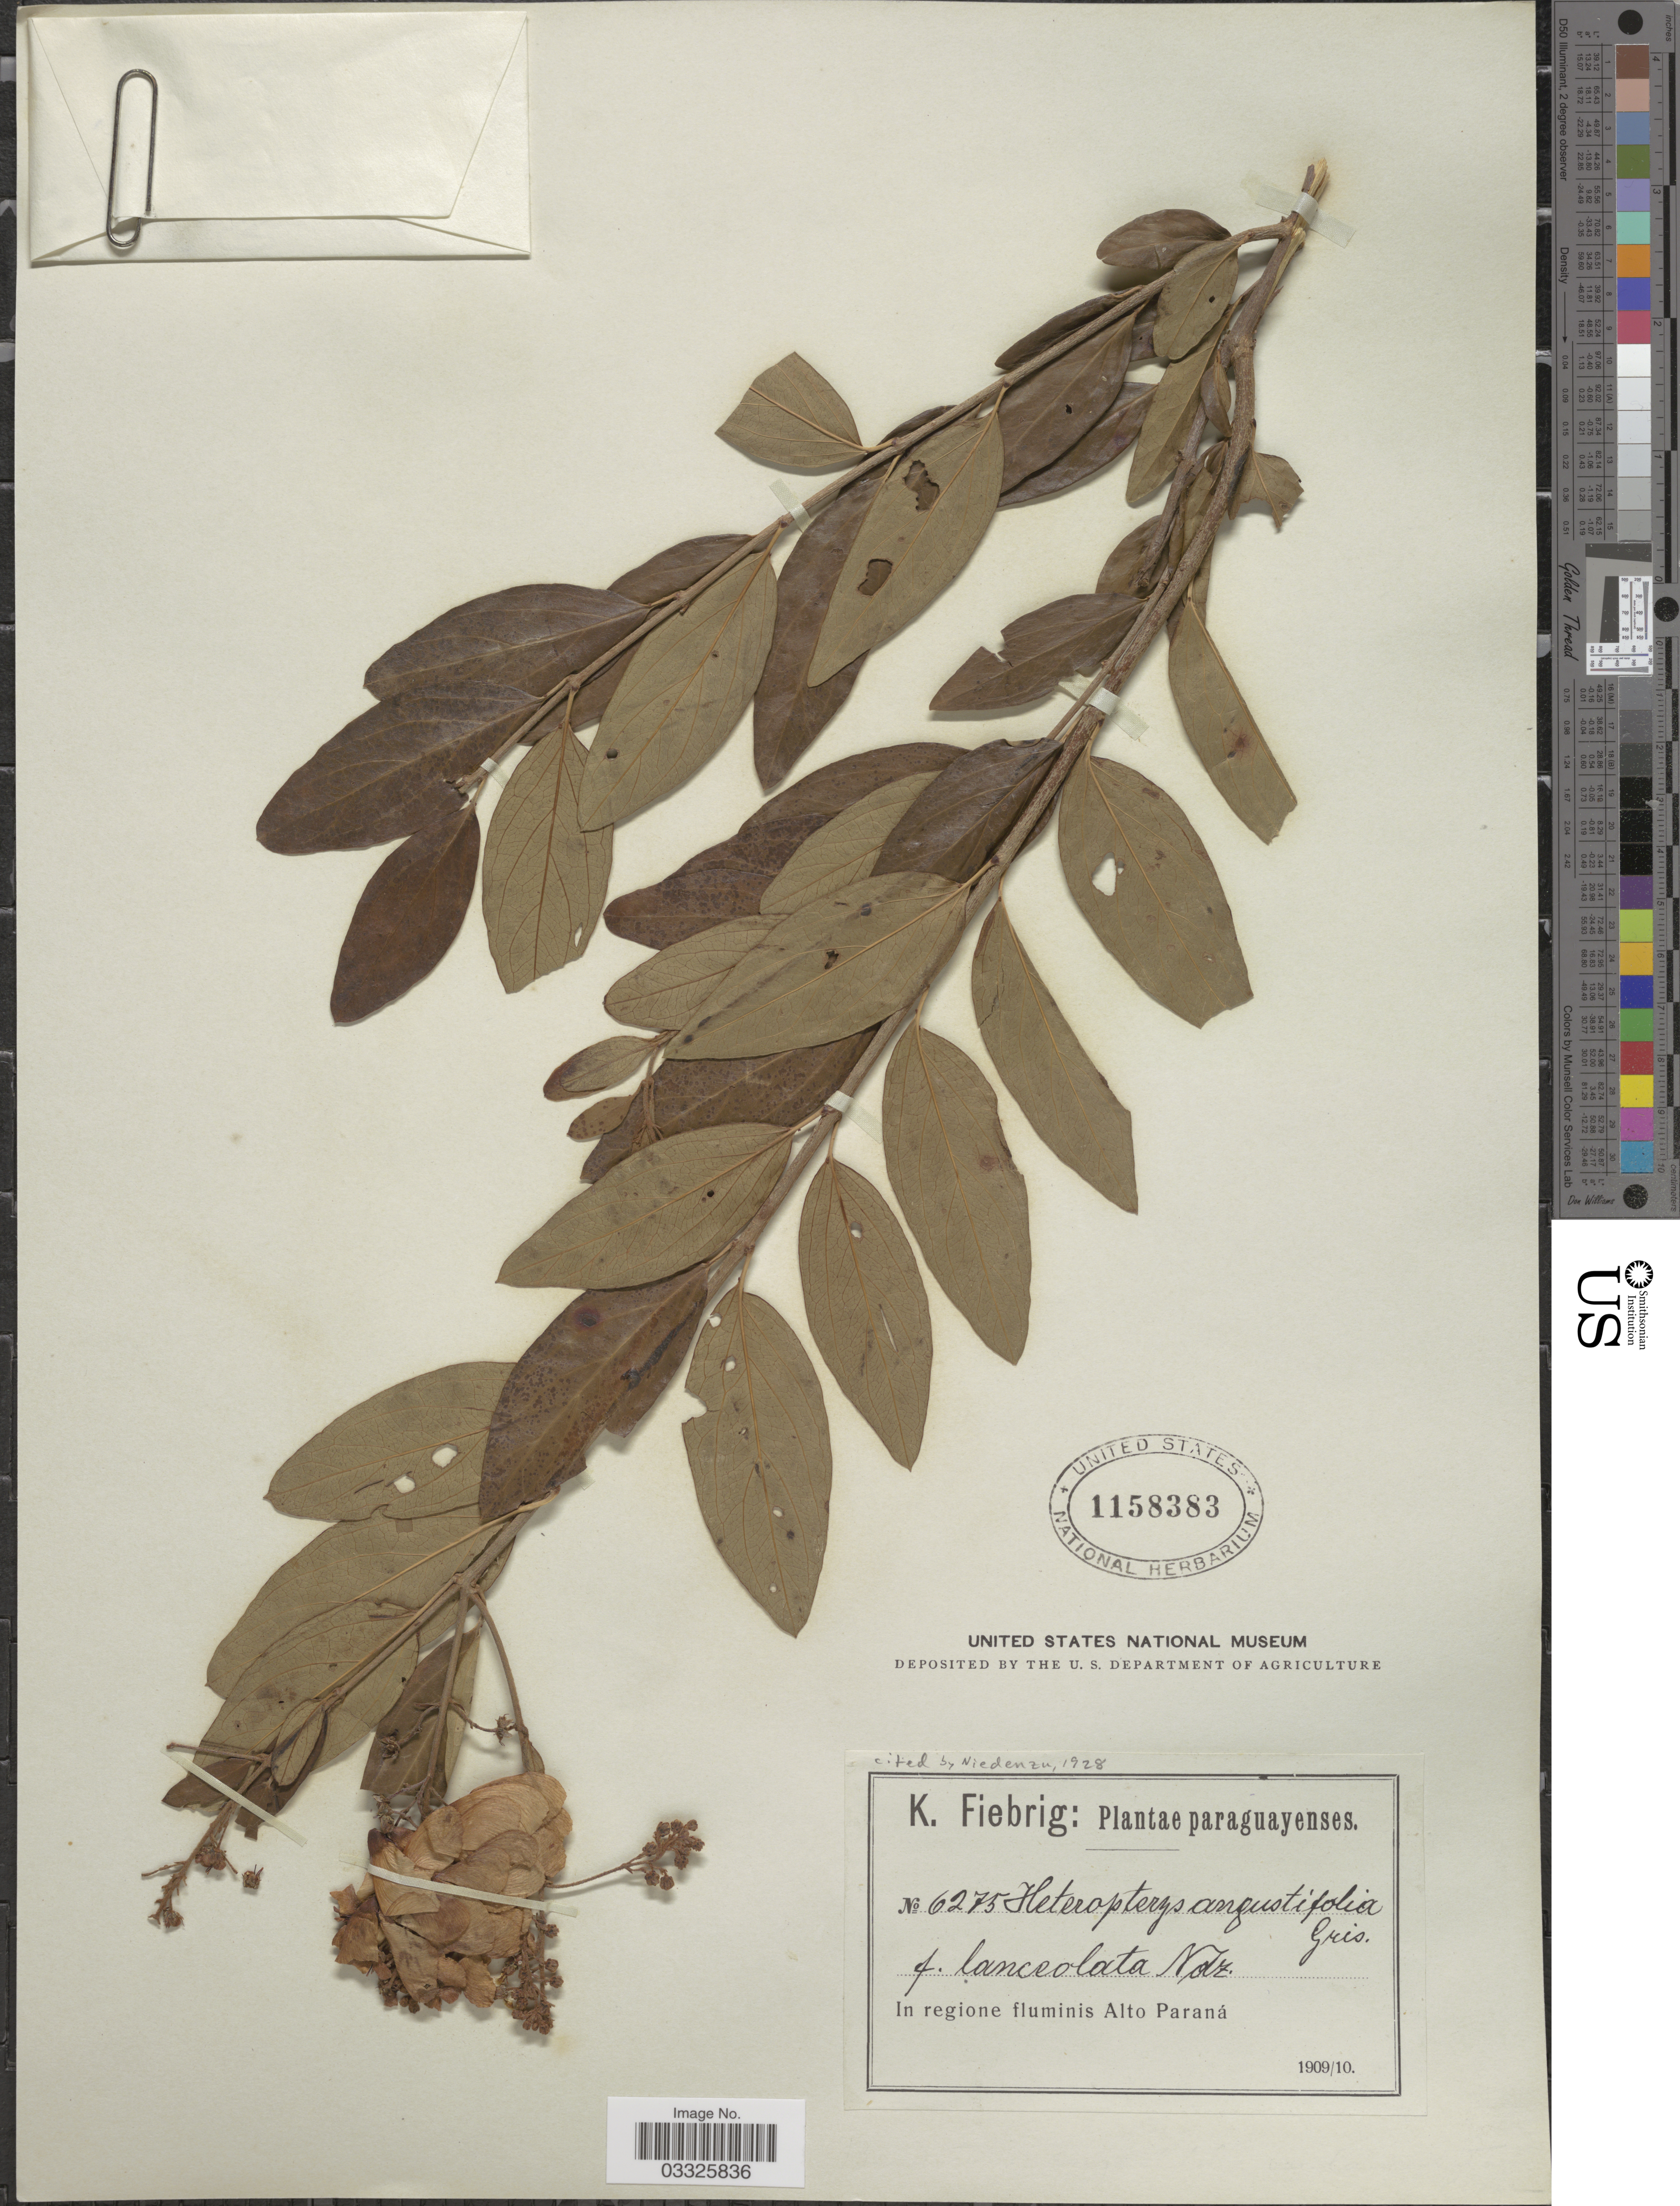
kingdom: Plantae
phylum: Tracheophyta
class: Magnoliopsida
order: Malpighiales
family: Malpighiaceae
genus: Heteropterys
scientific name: Heteropterys angustifolia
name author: Griseb.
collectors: K. Fiebrig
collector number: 6275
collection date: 1909/1910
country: Paraguay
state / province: Alto Parana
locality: In regione fluminis Alto Paraná.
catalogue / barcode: US 1158383